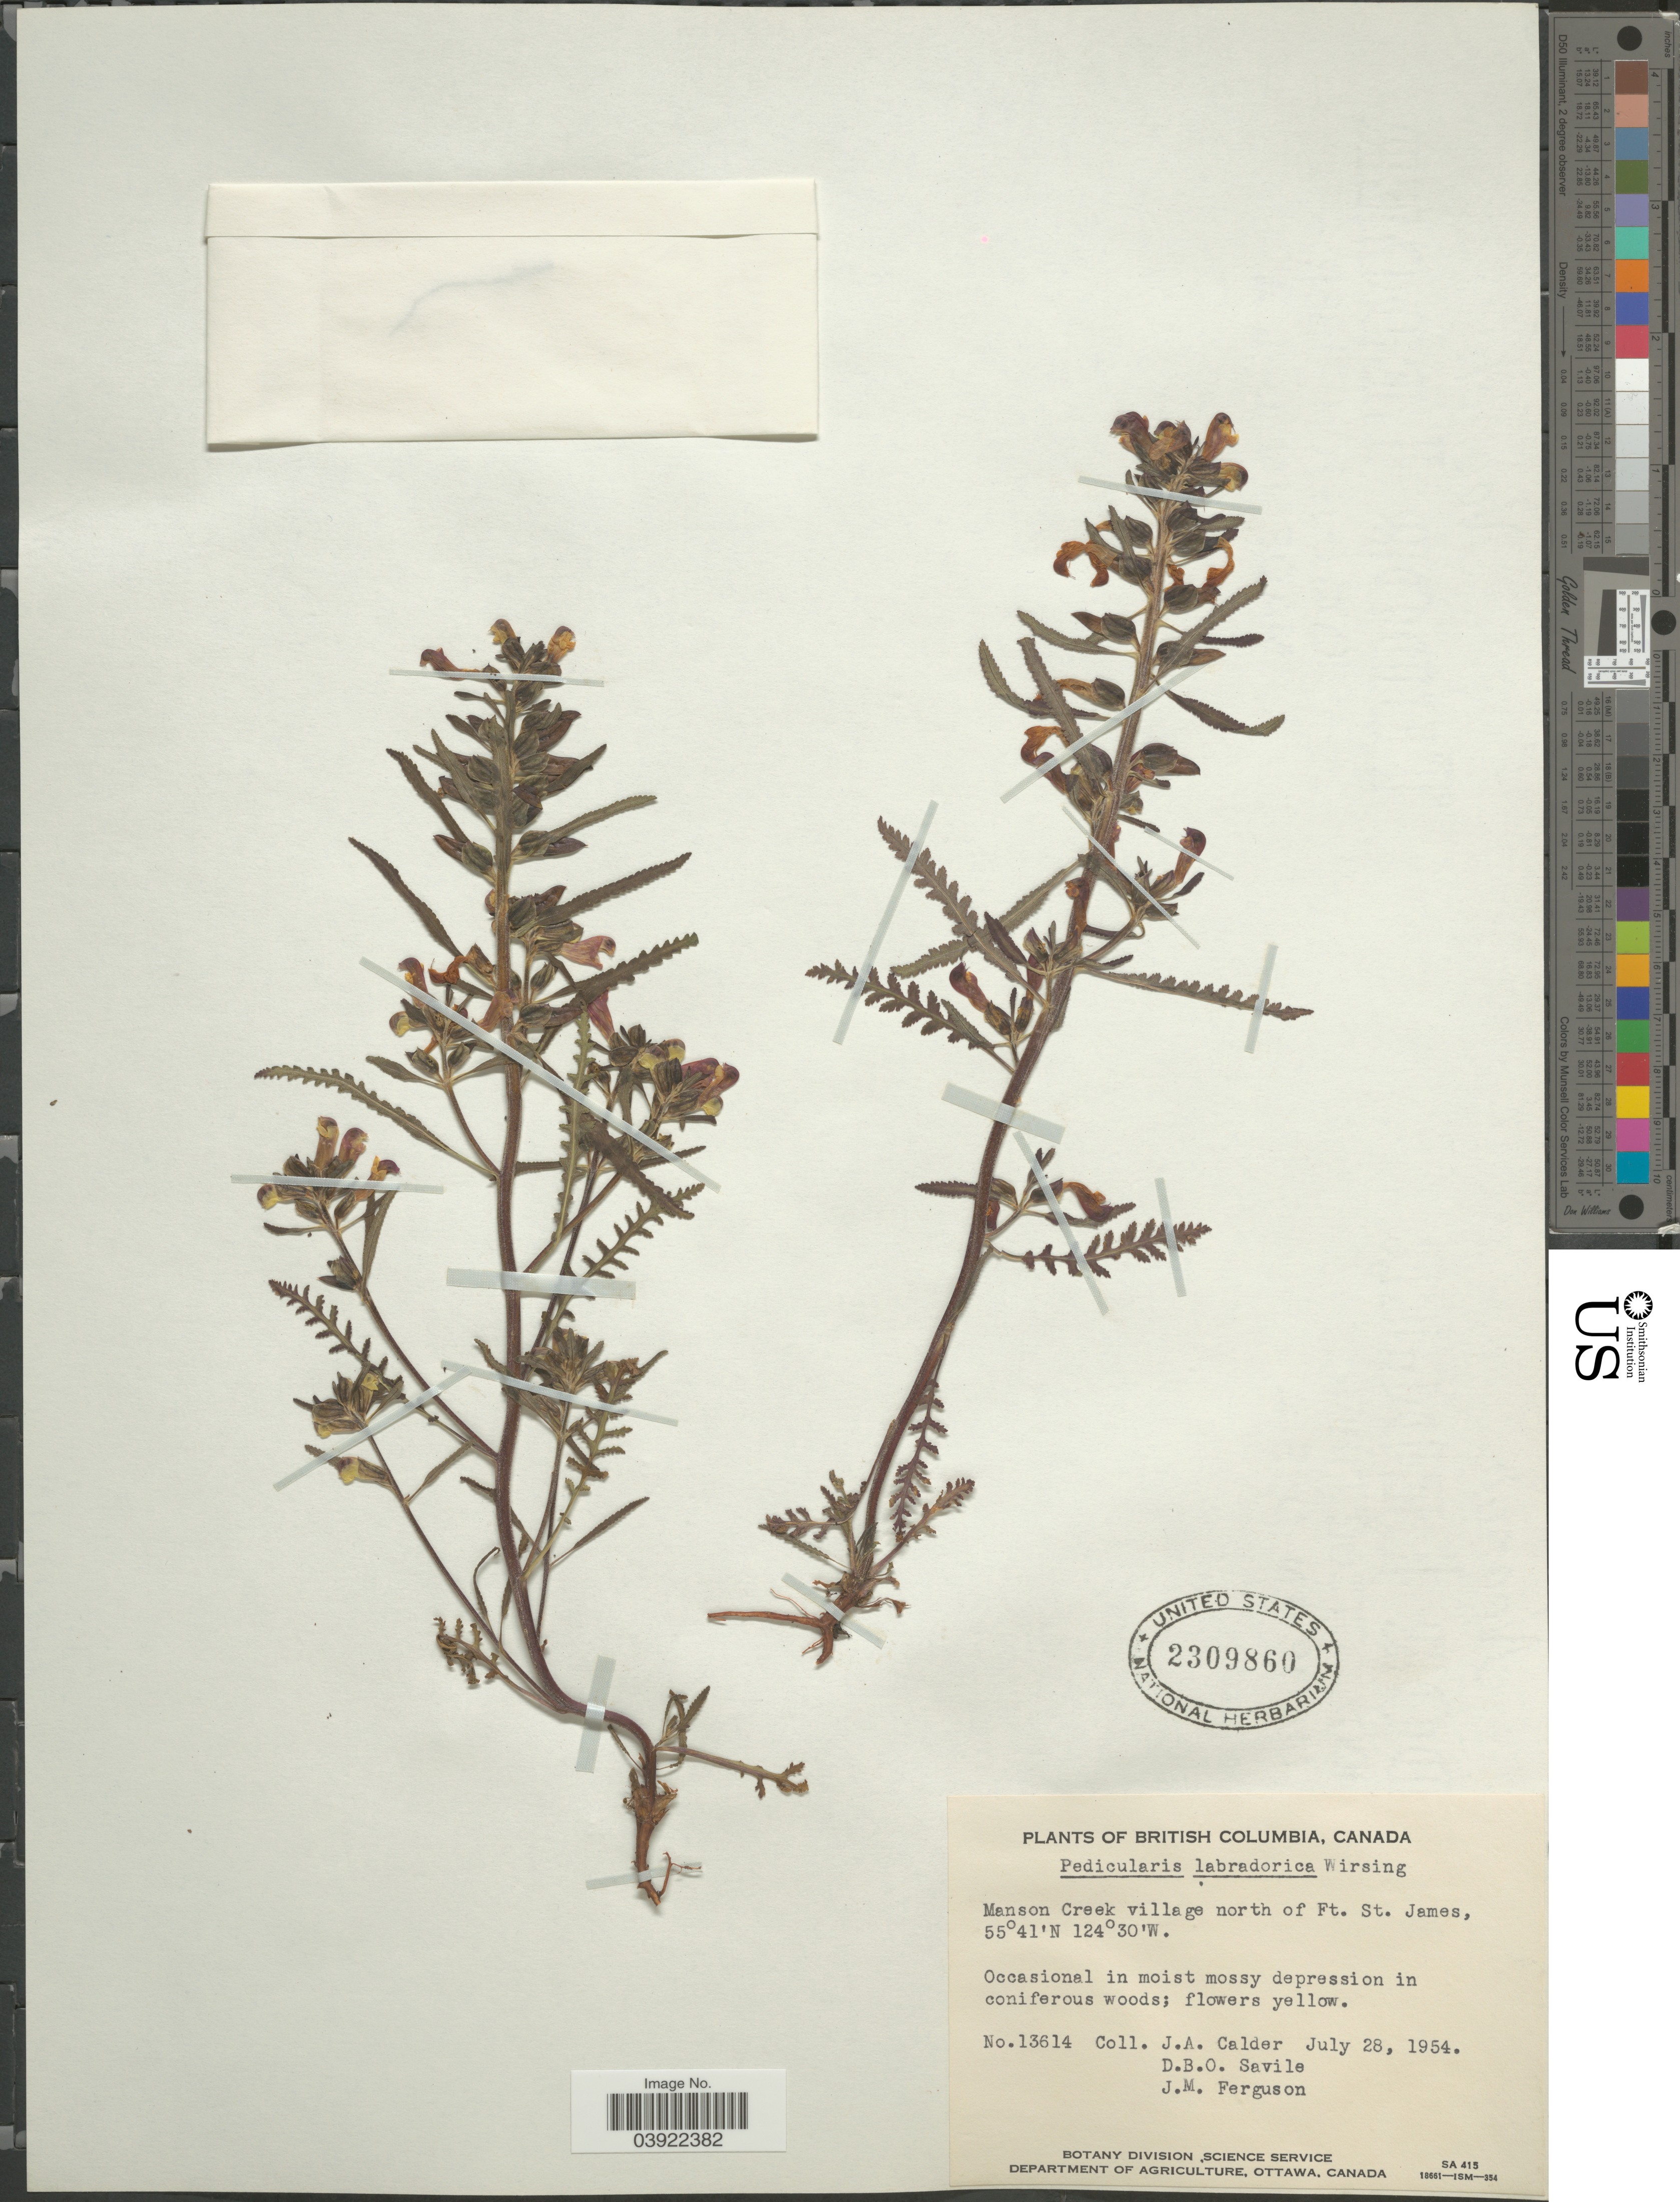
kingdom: Plantae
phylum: Tracheophyta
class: Magnoliopsida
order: Lamiales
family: Orobanchaceae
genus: Pedicularis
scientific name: Pedicularis labradorica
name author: Wirsing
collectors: J. A. Calder, D. Savile & J. M. Ferguson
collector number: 13614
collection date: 1954-07-28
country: Canada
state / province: British Columbia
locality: Manson Creek village north of Ft. St. James.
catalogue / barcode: US 2309860